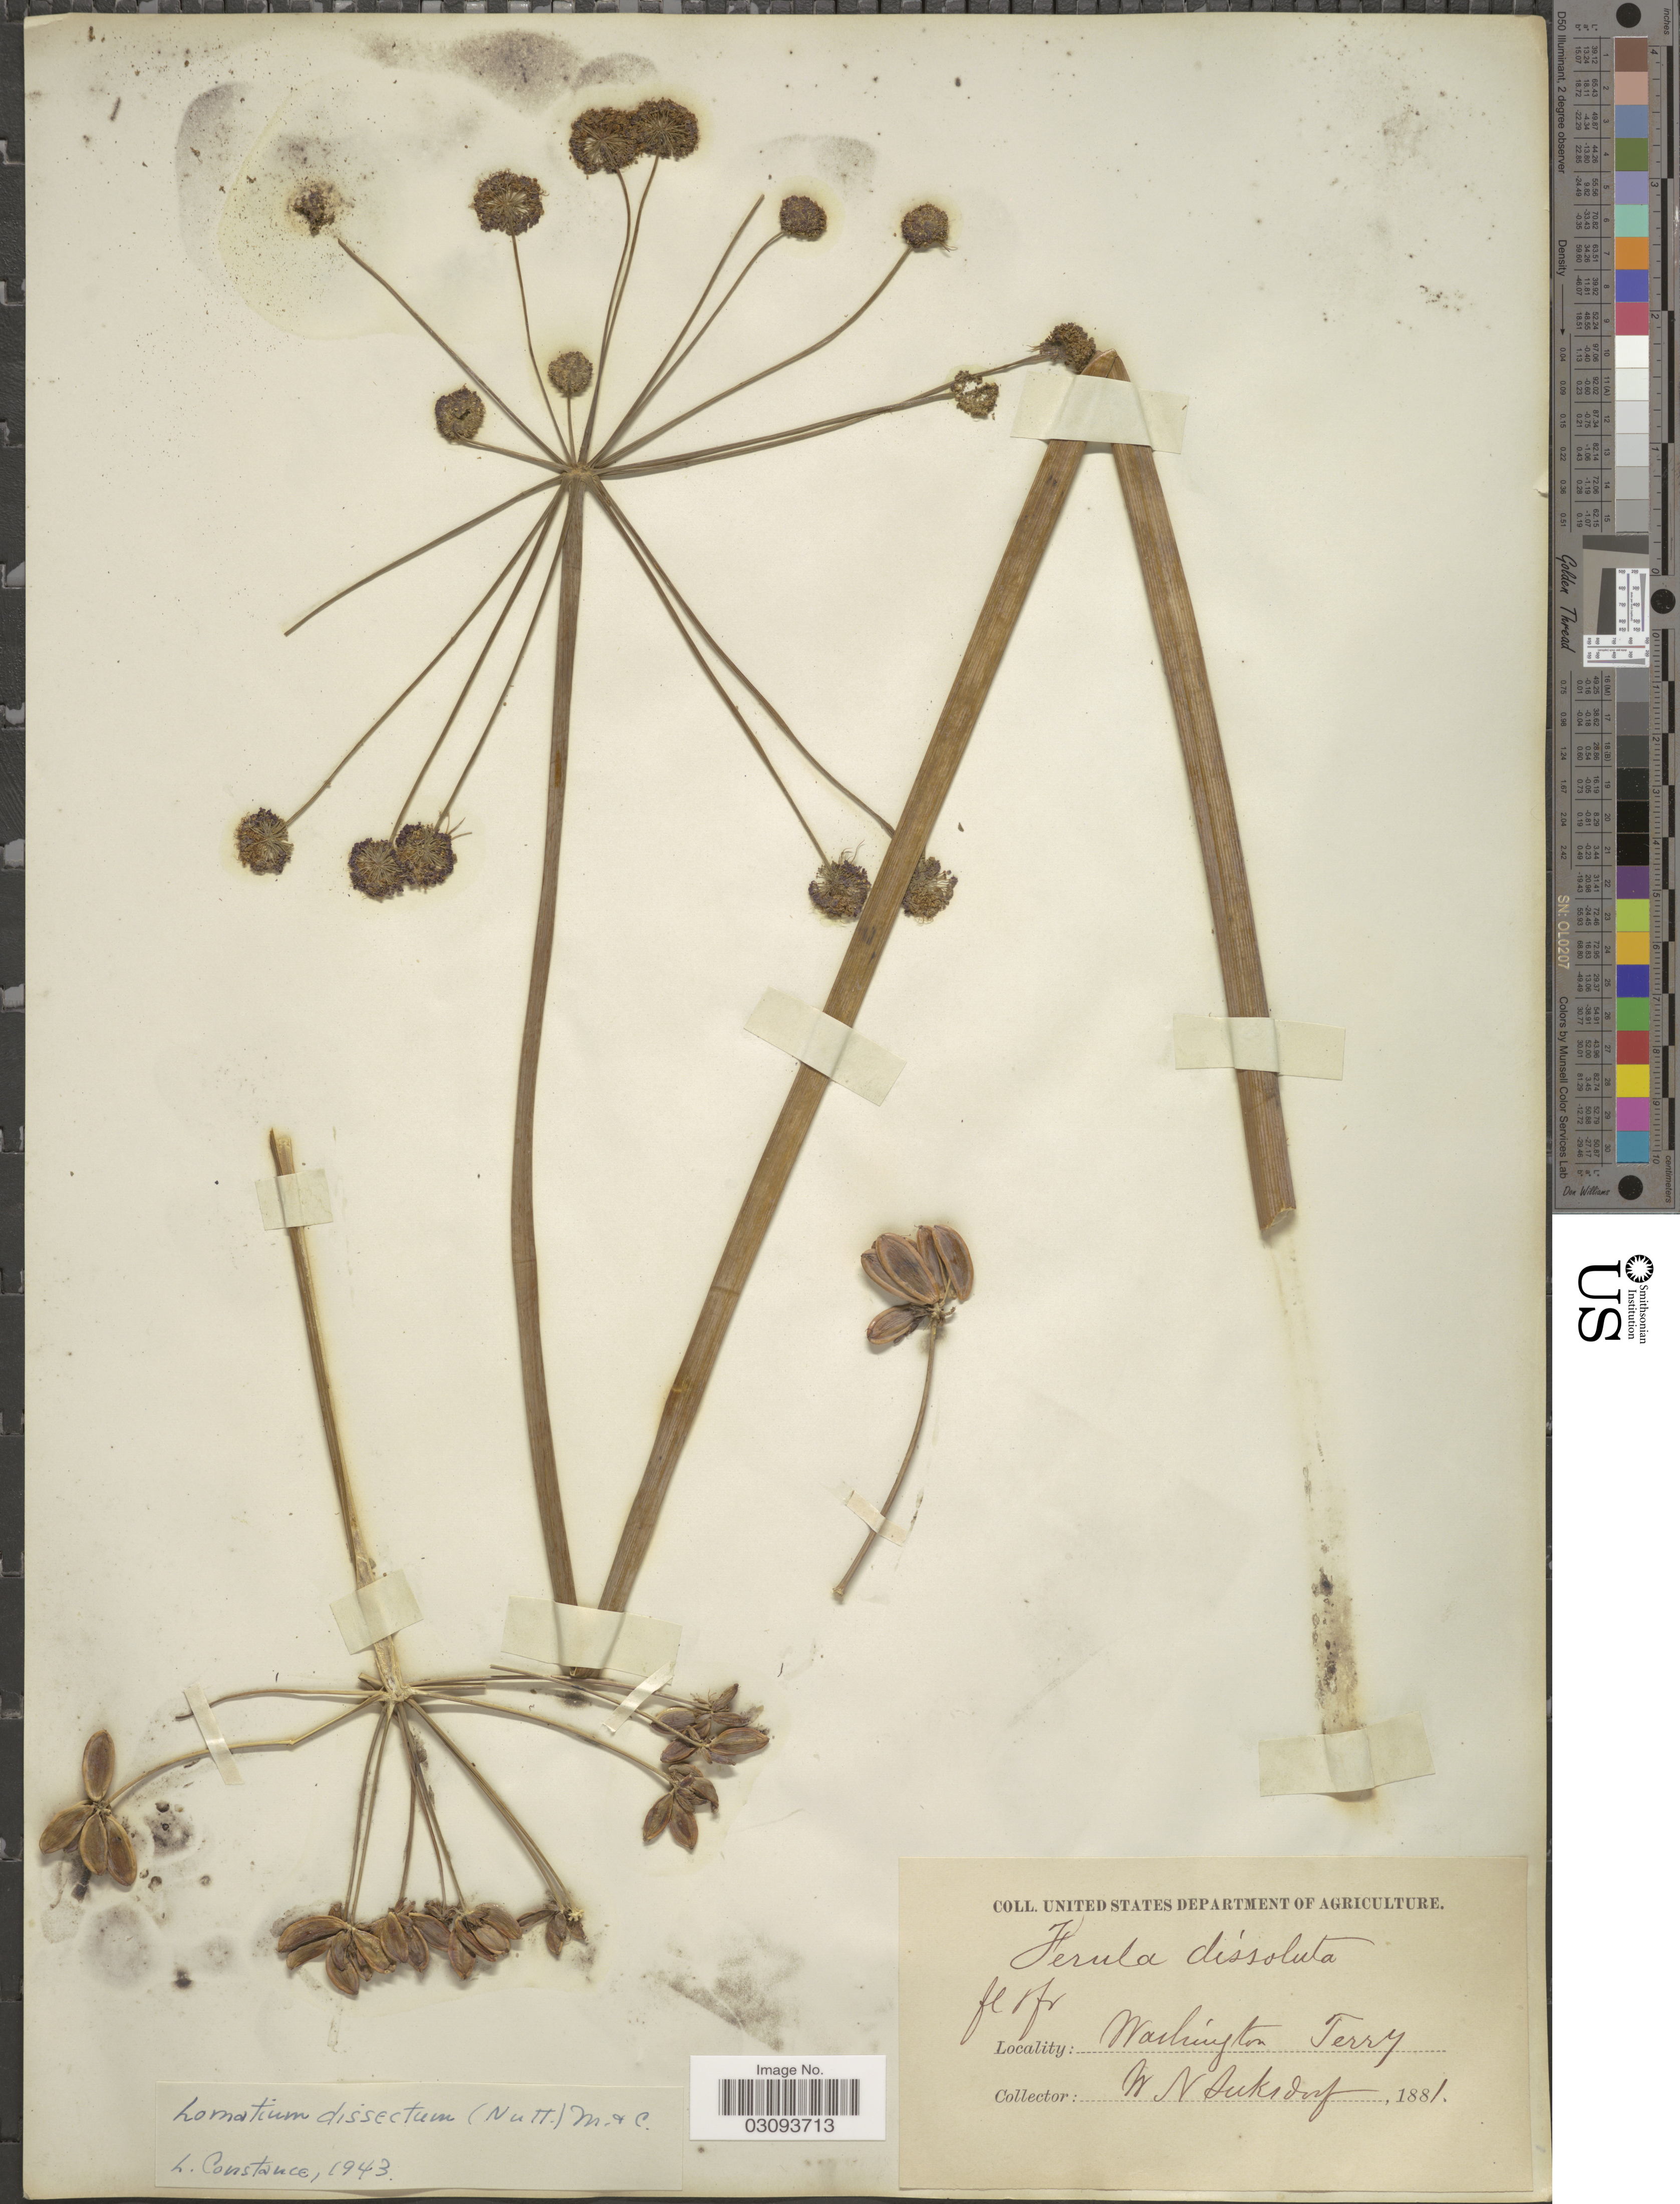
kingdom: Plantae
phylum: Tracheophyta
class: Magnoliopsida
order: Apiales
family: Apiaceae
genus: Lomatium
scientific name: Lomatium dissectum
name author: (Nutt.) Mathias & Constance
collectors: W. N. Suksdorf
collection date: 1881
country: United States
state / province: Washington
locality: Washington Terry.